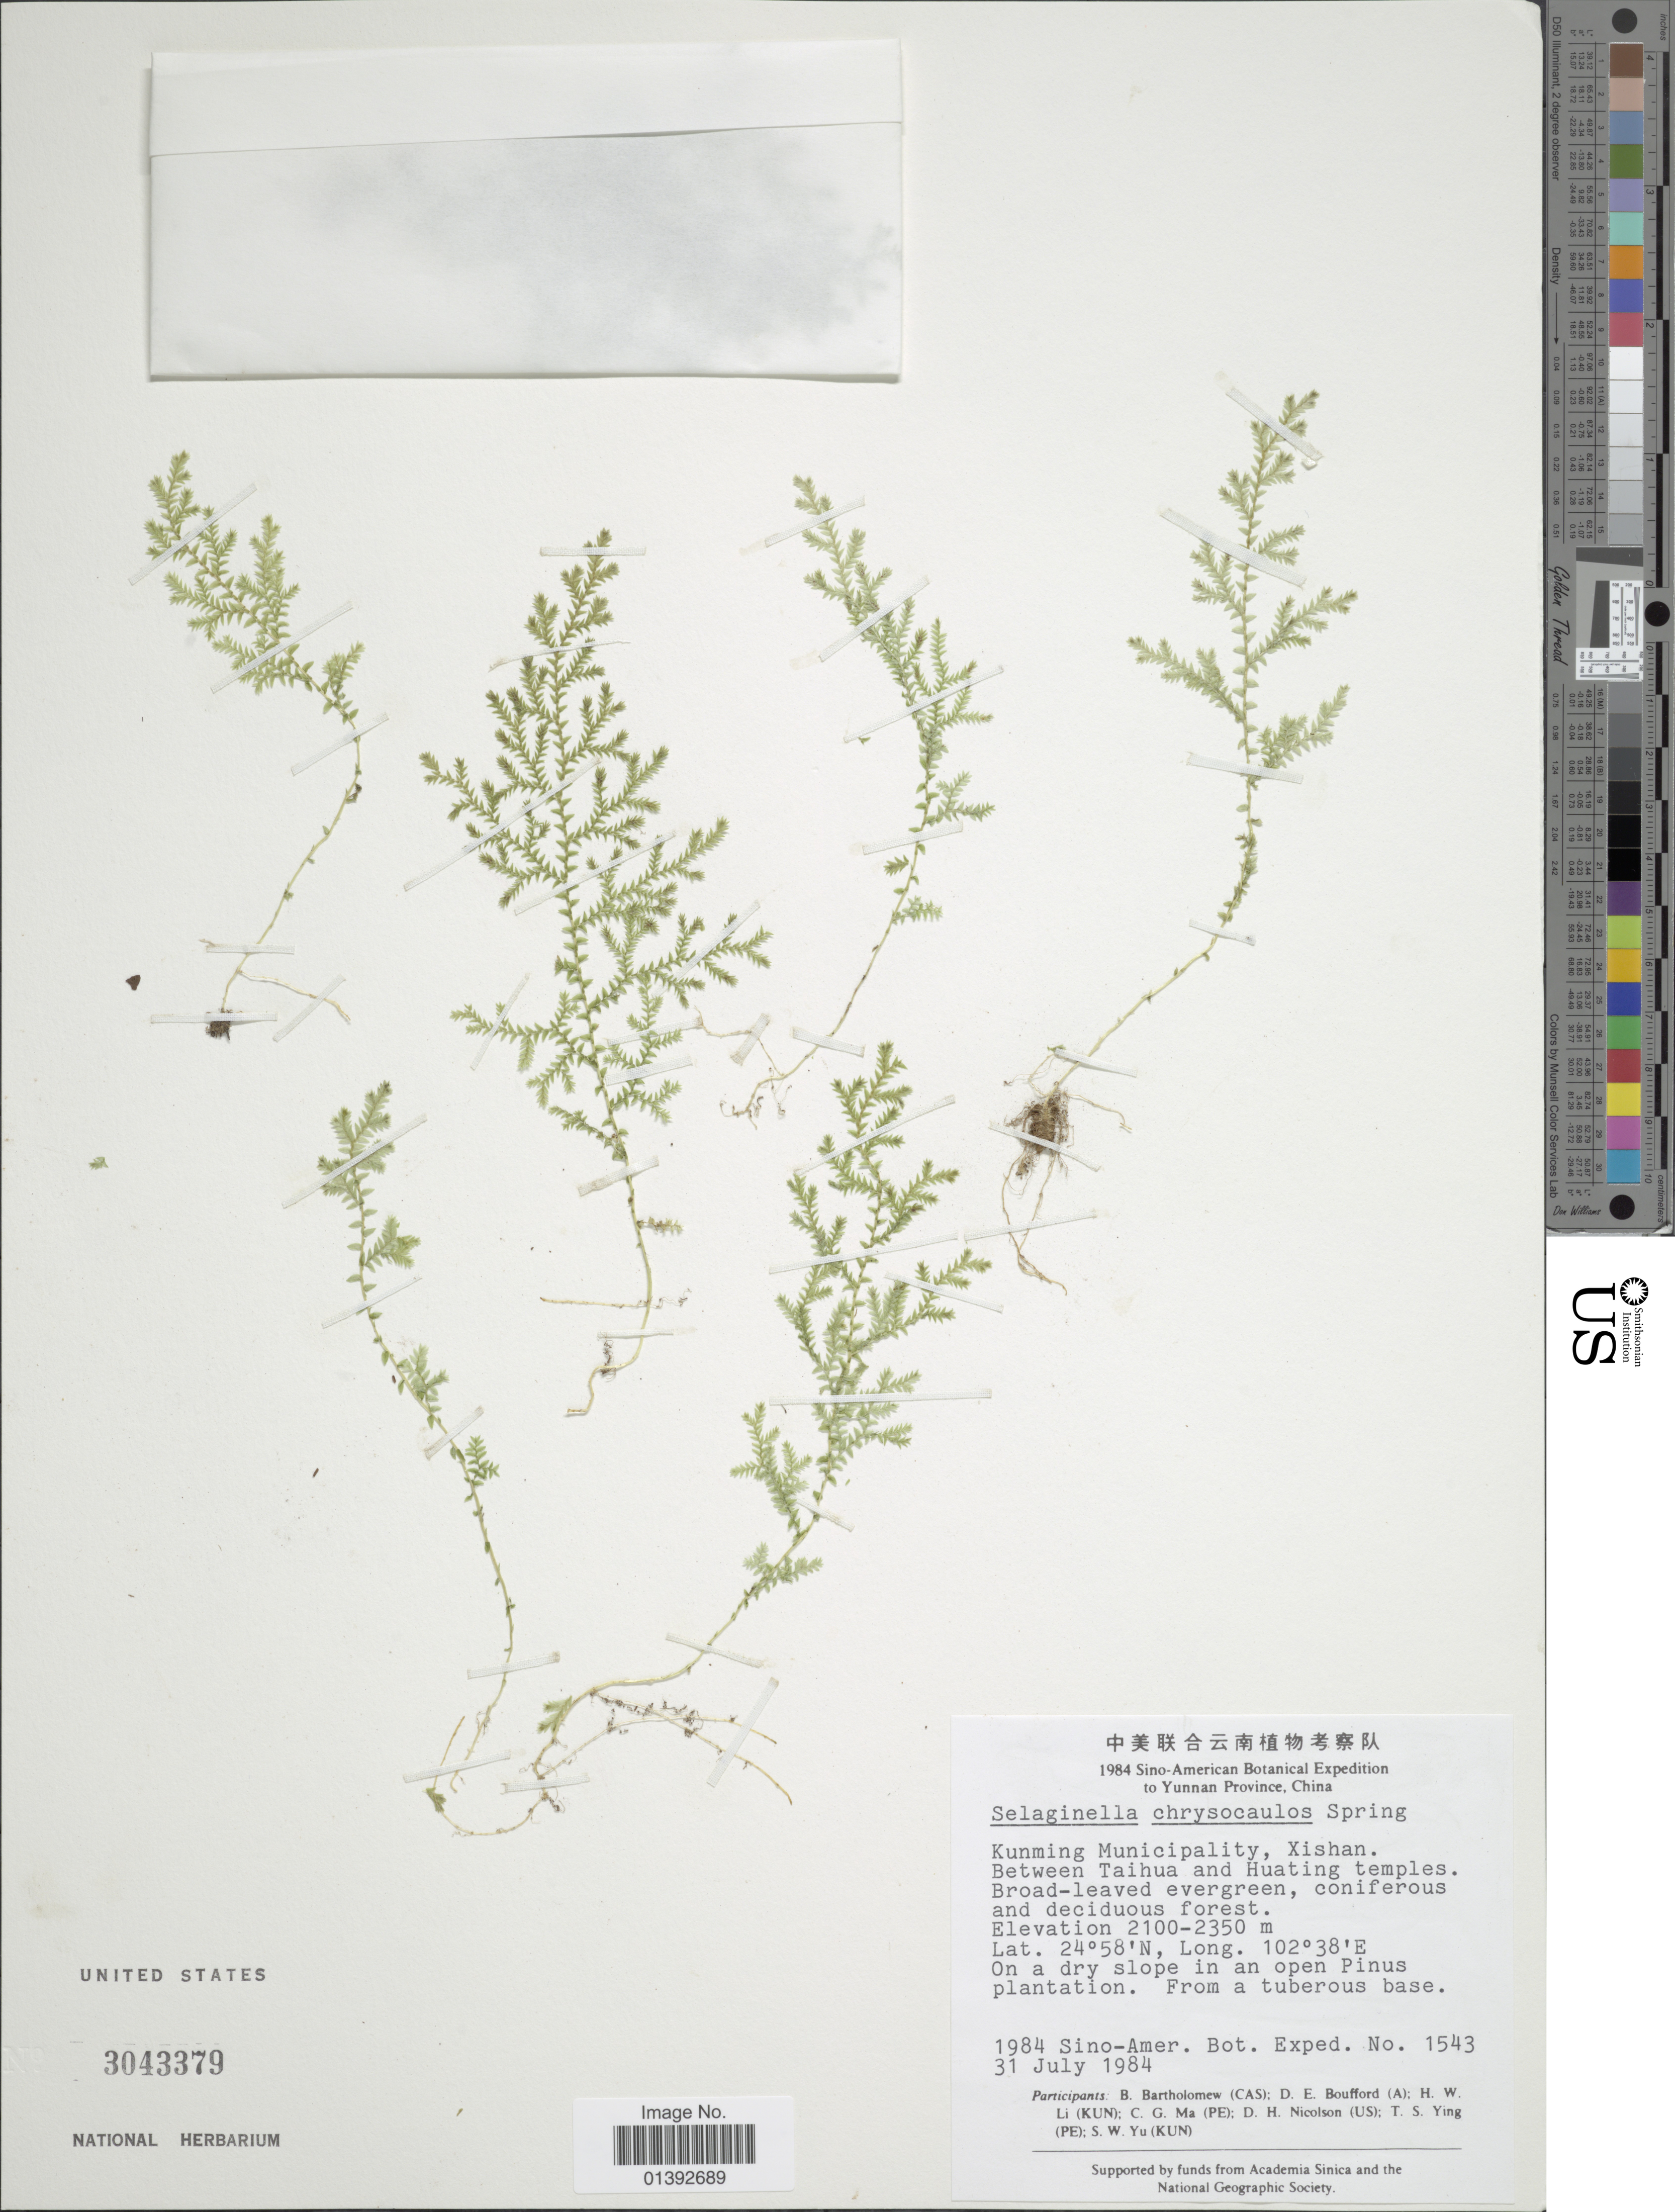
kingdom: Plantae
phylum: Tracheophyta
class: Lycopodiopsida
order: Selaginellales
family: Selaginellaceae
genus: Selaginella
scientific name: Selaginella chrysocaulos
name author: (Hook. & Grev.) Spring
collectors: Sino-Amer. Bot. Exped. 1984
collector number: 1543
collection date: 1984-07-31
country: China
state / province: Yunnan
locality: Kunming Municipality, Xishan, between Taihua and Huating temples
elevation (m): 2100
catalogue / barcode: US 3043379